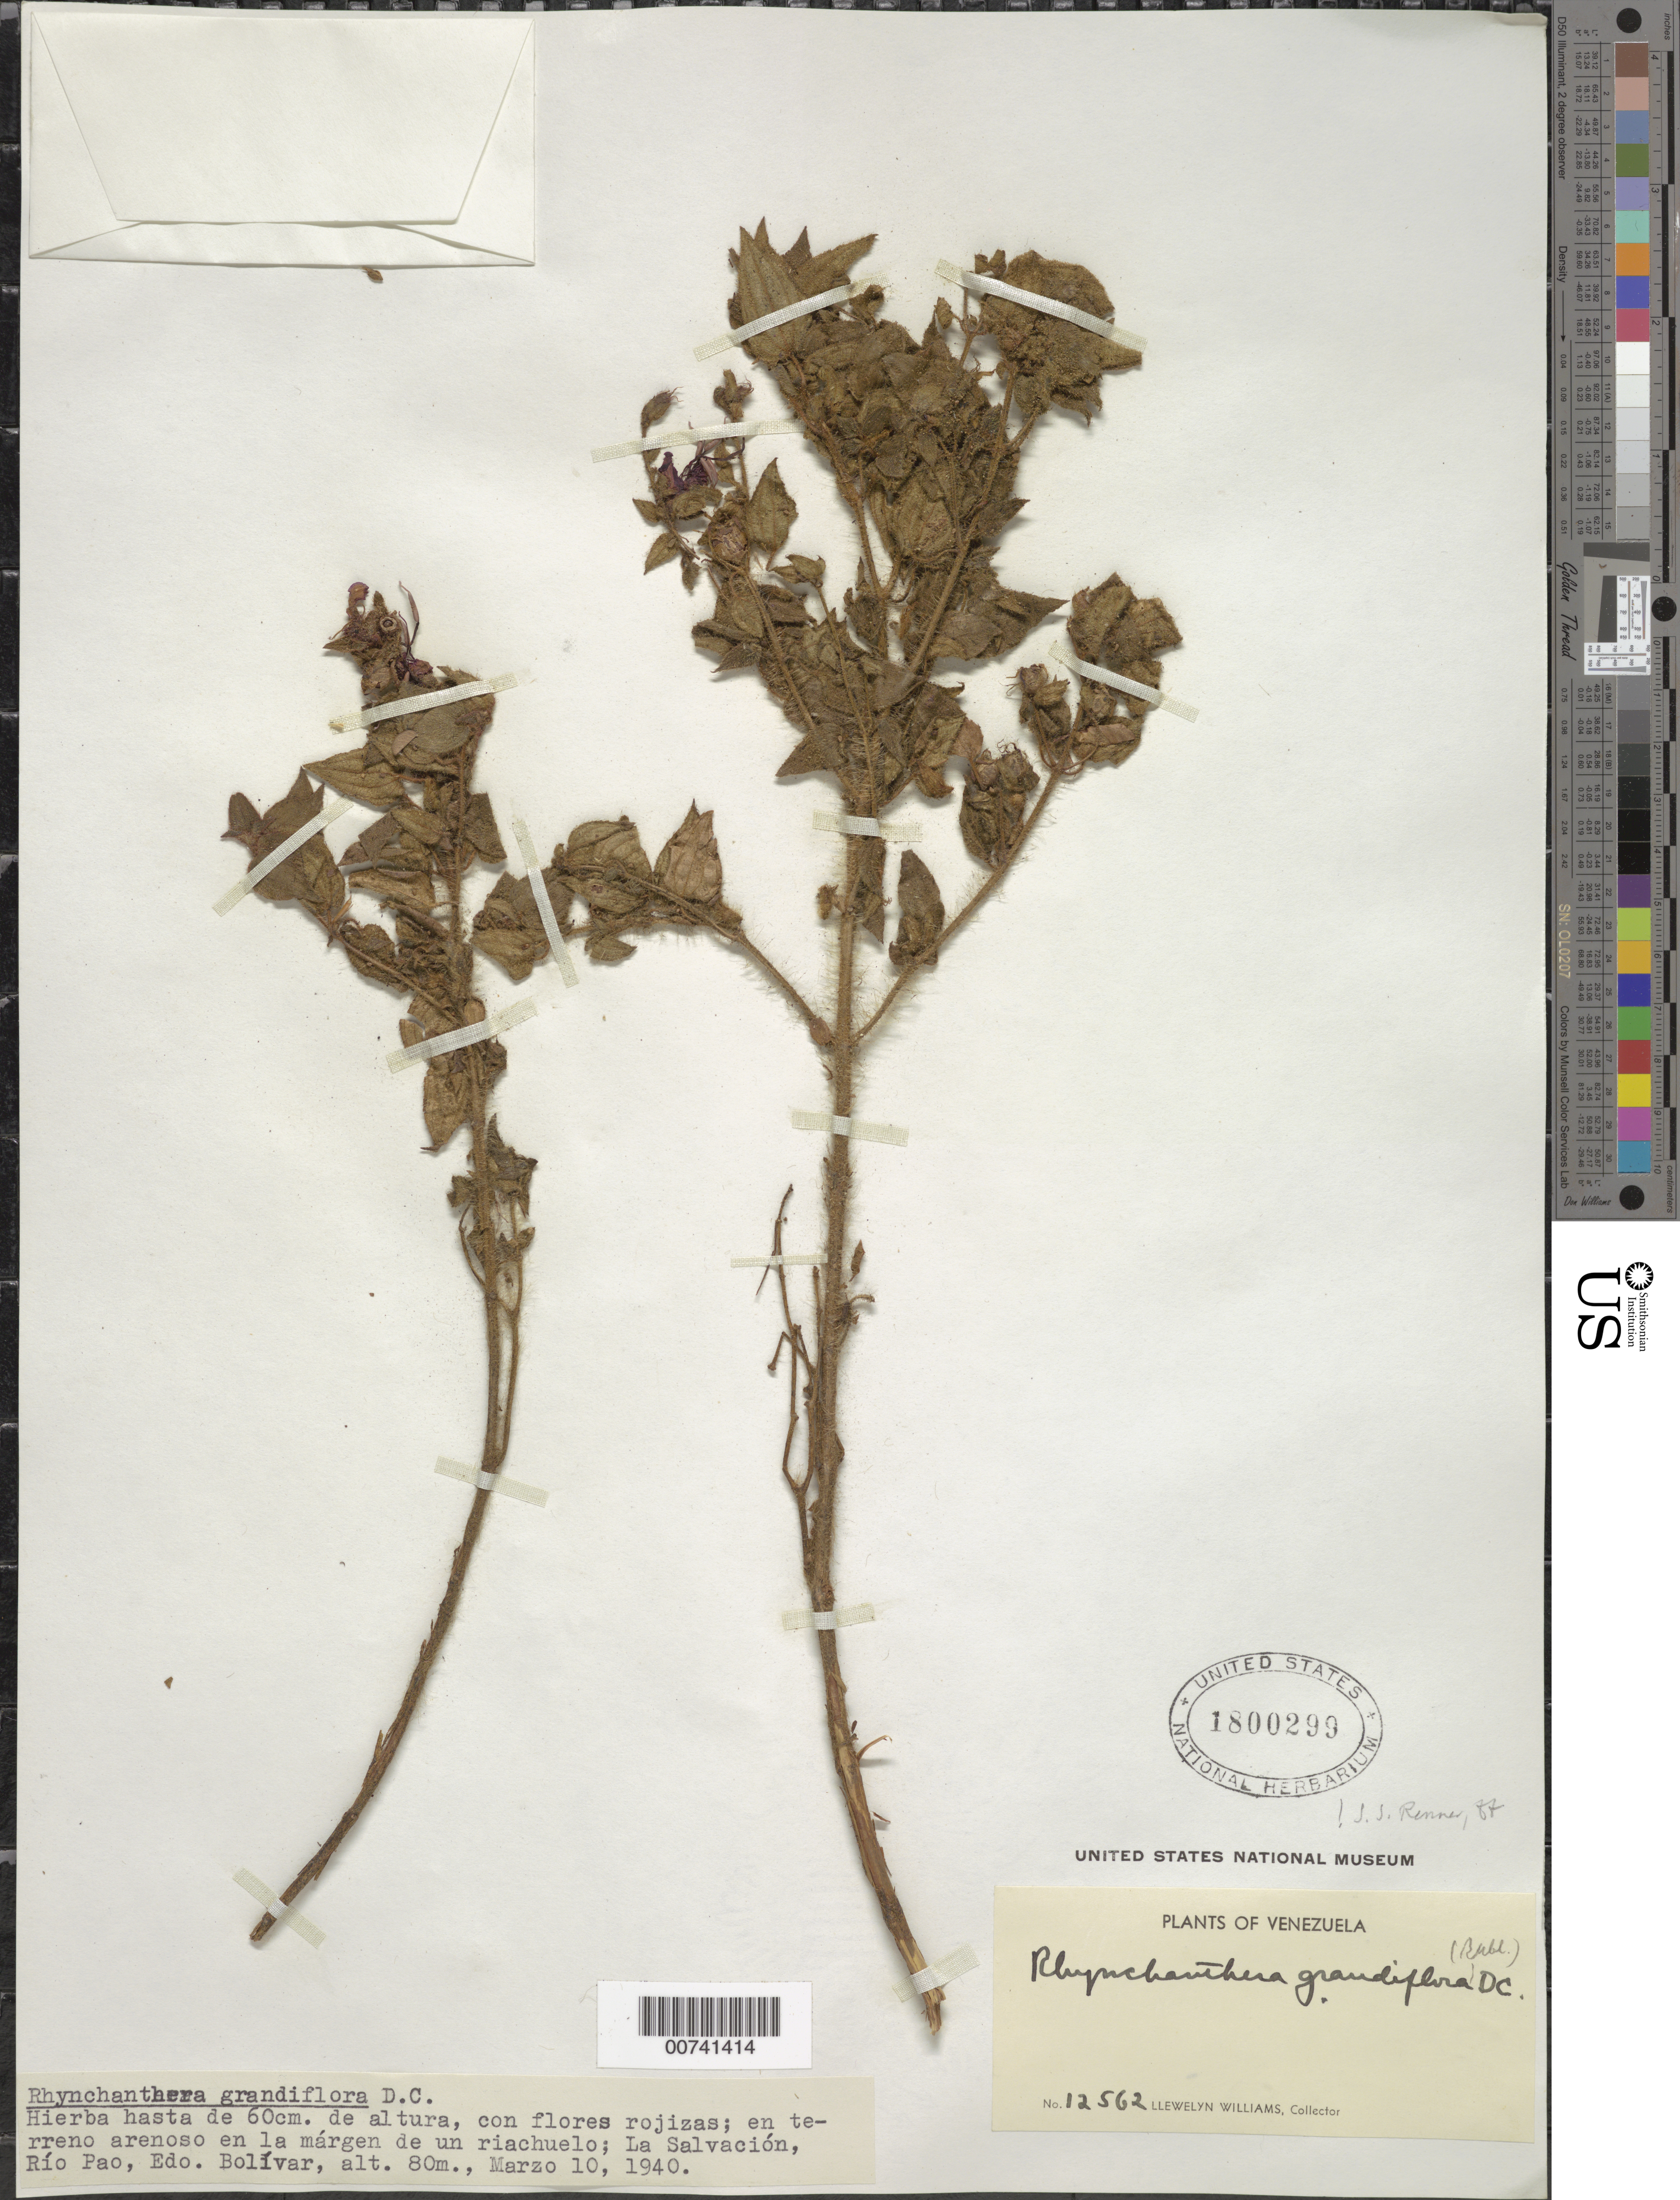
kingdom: Plantae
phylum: Tracheophyta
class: Magnoliopsida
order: Myrtales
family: Melastomataceae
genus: Rhynchanthera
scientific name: Rhynchanthera grandiflora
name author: (Aubl.) DC.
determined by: Renner, S. S.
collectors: Ll. Williams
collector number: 12562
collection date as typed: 10-Mar-40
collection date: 1940-03-10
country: Venezuela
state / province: Bolívar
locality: La Salvación, Río Pao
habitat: Sandy soil along stream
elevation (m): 80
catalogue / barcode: US 1800299